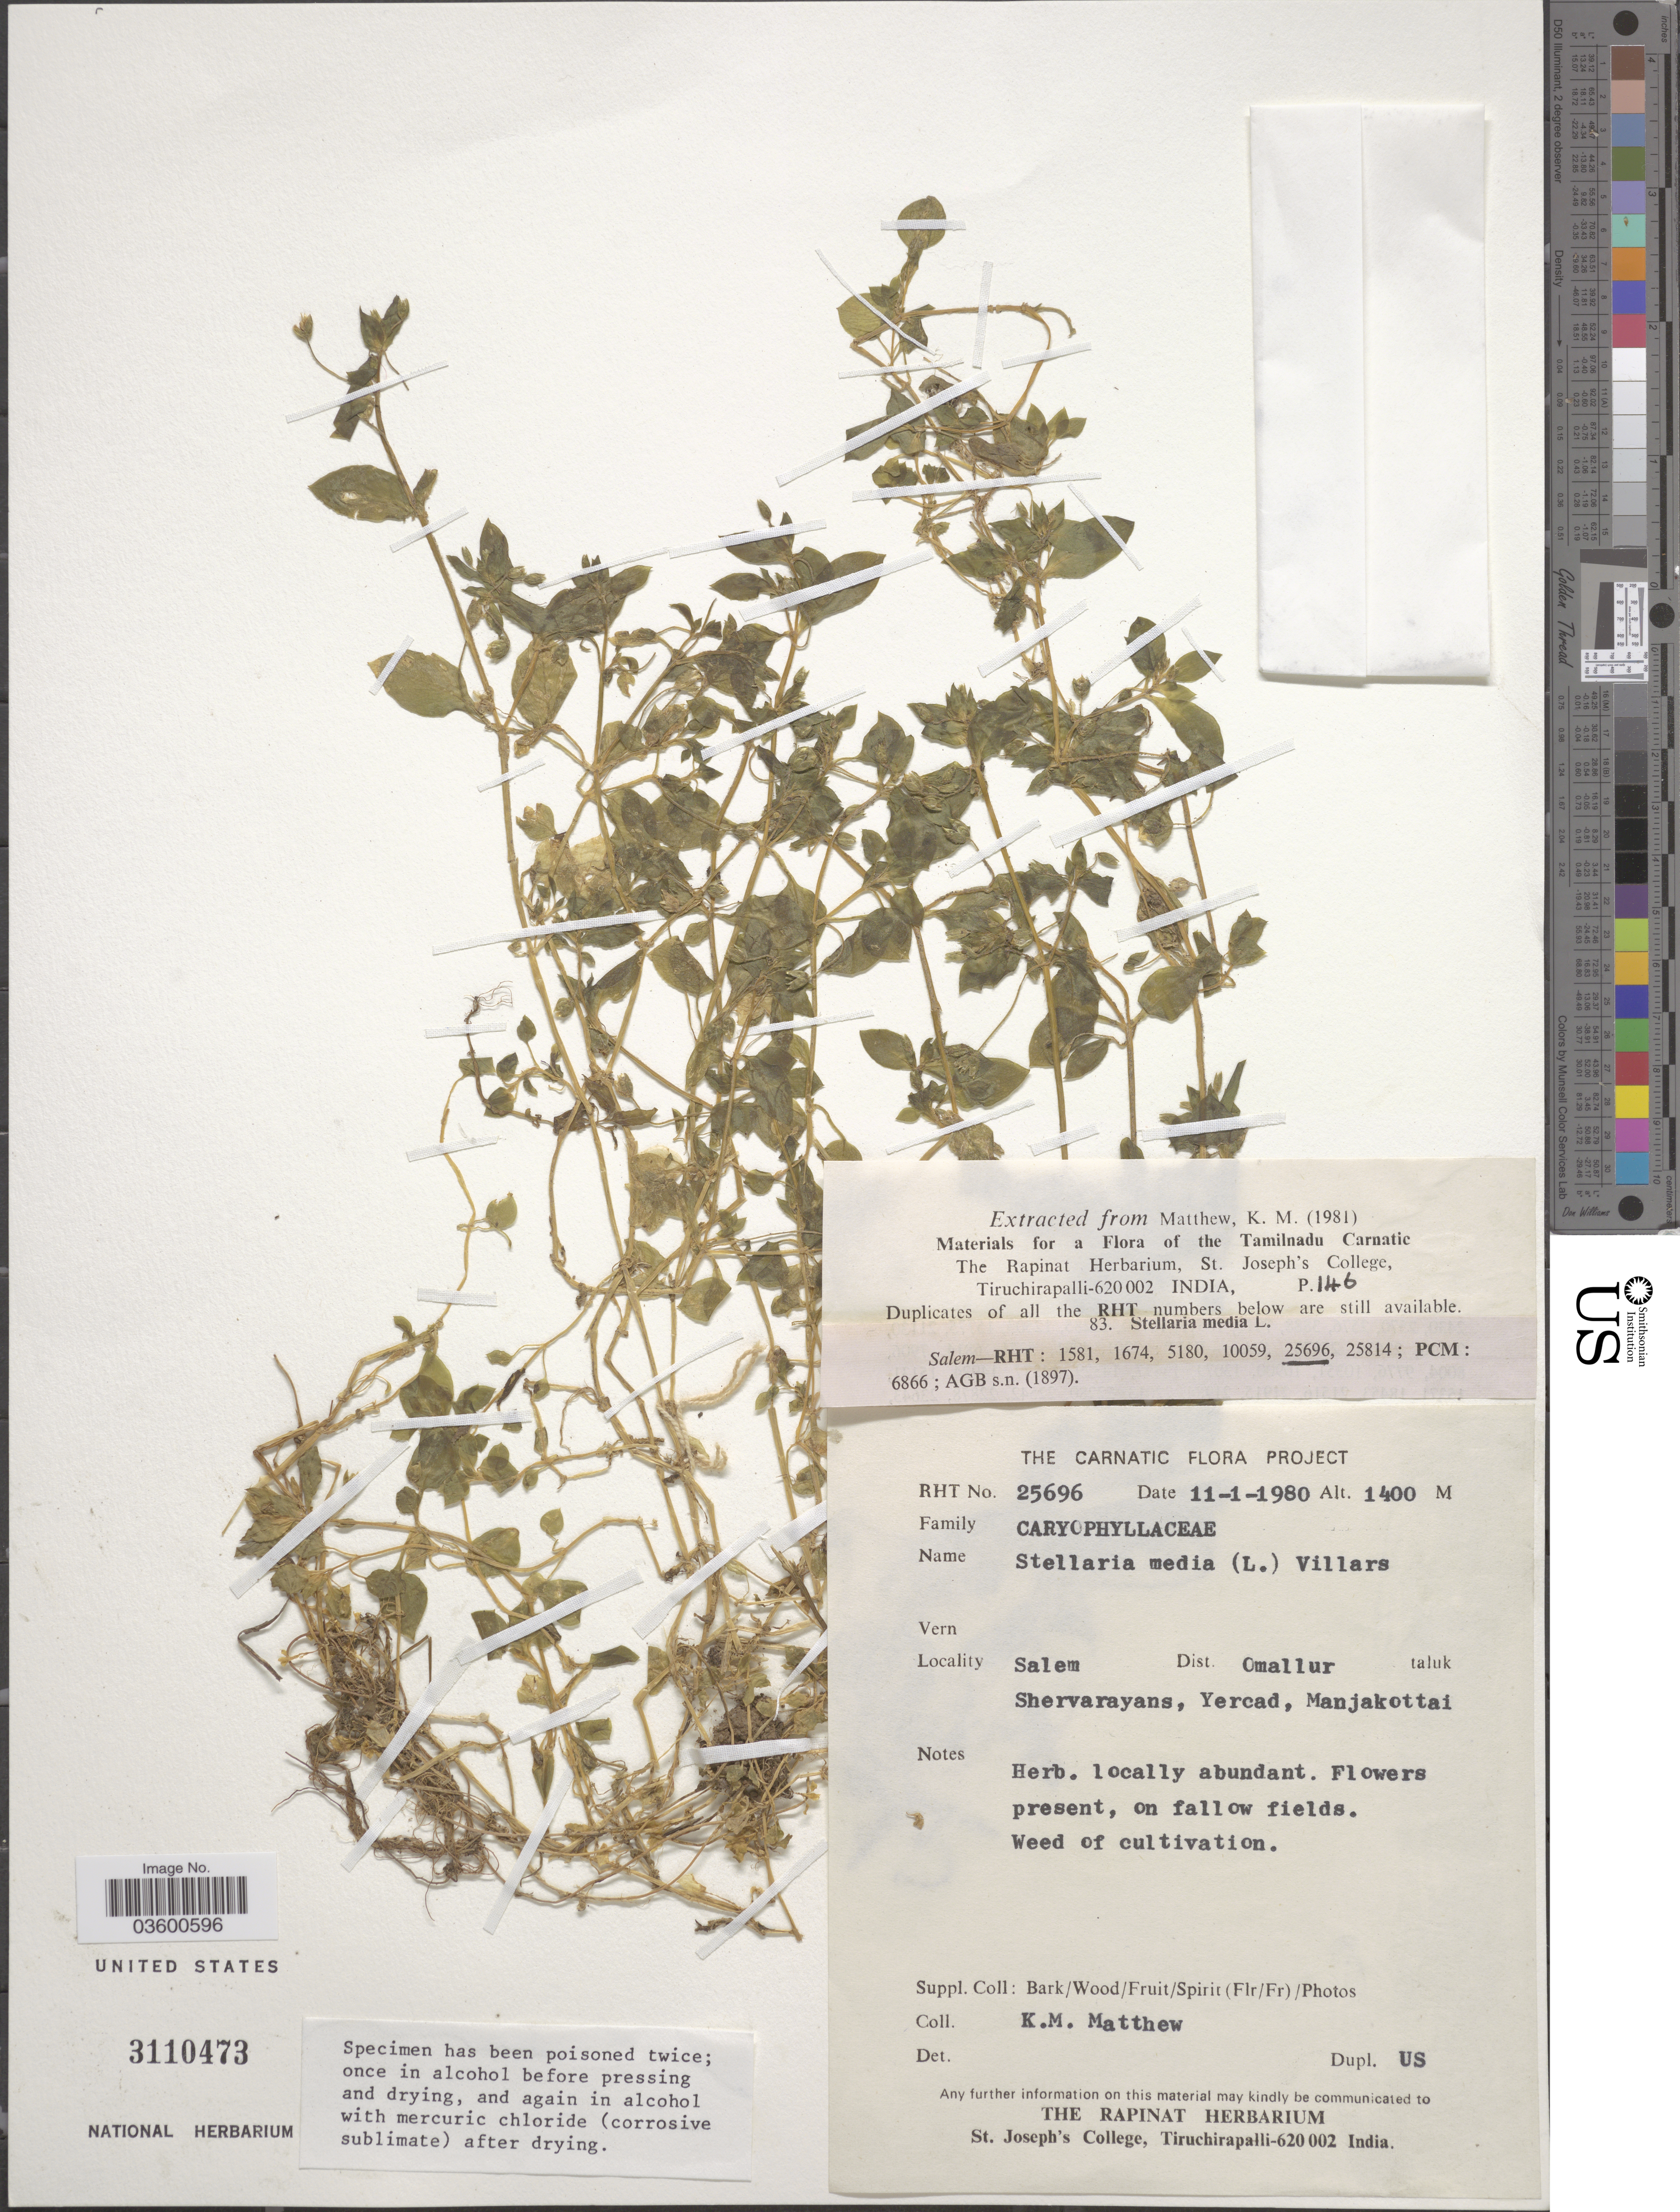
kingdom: Plantae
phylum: Tracheophyta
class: Magnoliopsida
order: Caryophyllales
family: Caryophyllaceae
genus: Stellaria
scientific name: Stellaria media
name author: (L.) Vill.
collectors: K. M. Matthew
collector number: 25696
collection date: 1980-01-11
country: India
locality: Salem. Dist. Omallur. Shervarayans, Yercad, Manjakottai.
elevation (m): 1400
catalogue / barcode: US 3110473